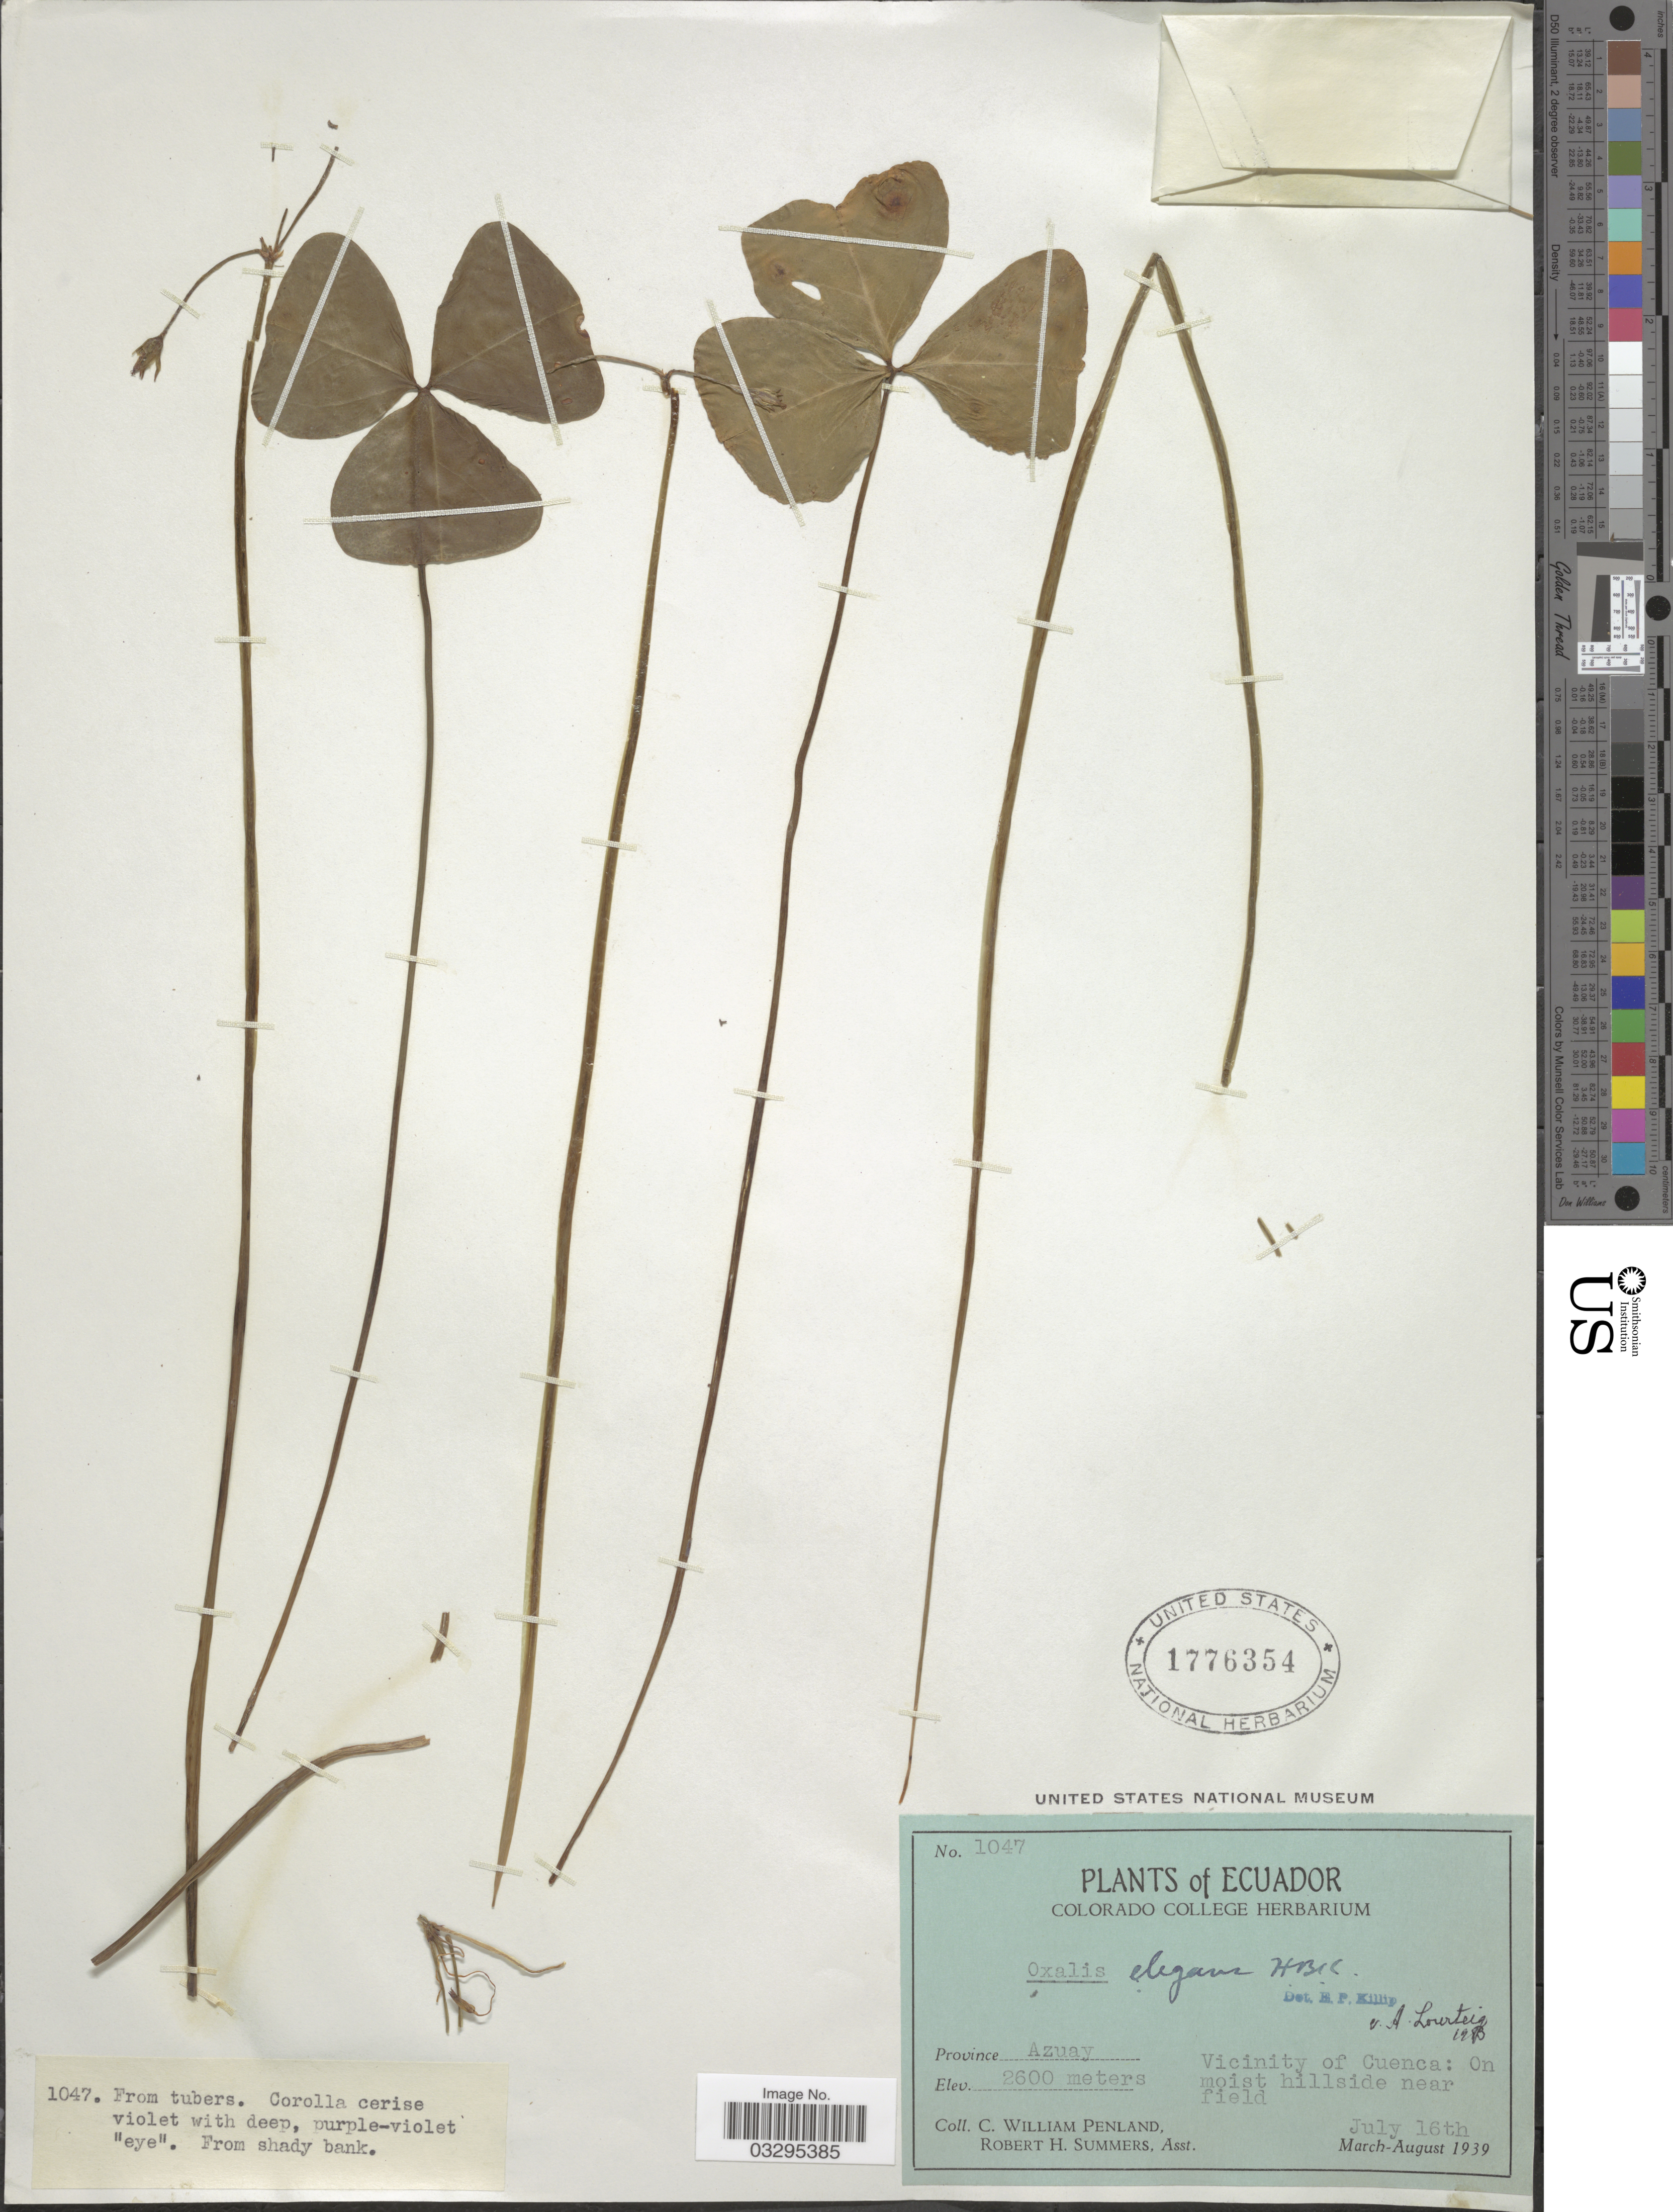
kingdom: Plantae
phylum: Tracheophyta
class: Magnoliopsida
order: Oxalidales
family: Oxalidaceae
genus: Oxalis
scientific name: Oxalis elegans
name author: Kunth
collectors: C. W. Penland & R. Summers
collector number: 1047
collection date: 1939-07-16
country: Ecuador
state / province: Azuay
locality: Vicinity of Cuenca: On moist hillside near field.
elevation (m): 2600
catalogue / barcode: US 1776354